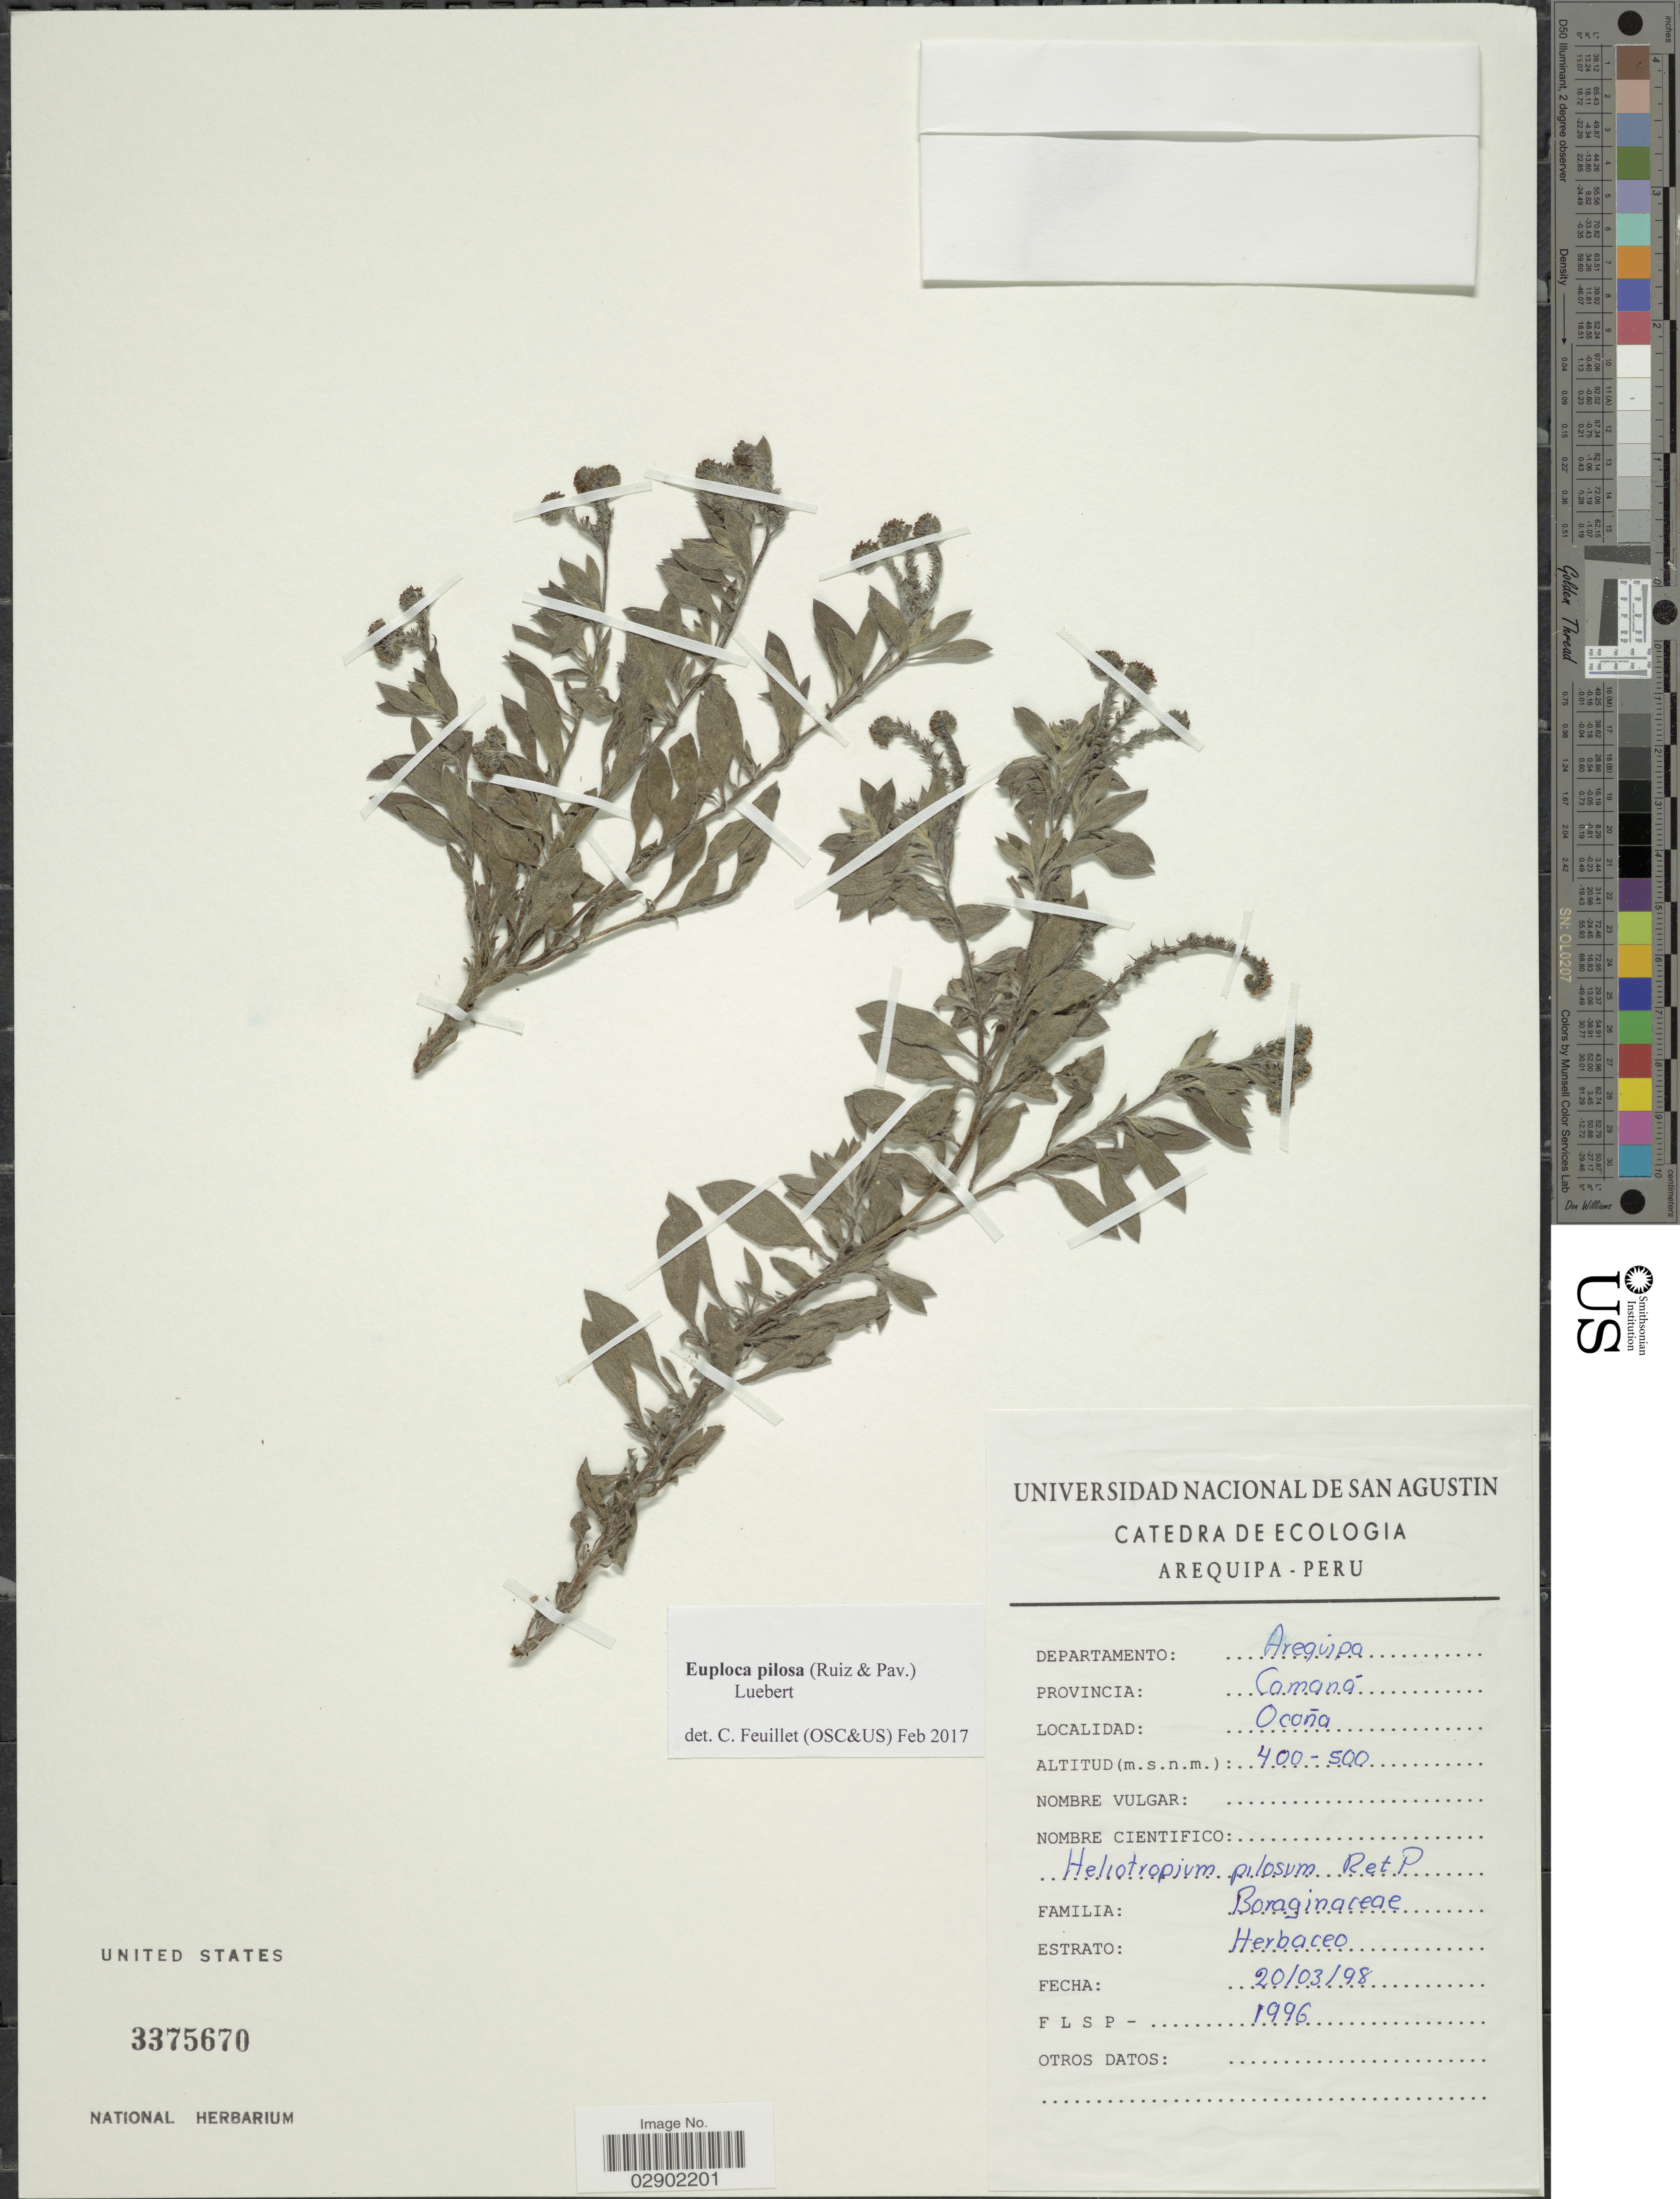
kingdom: Plantae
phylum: Tracheophyta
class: Magnoliopsida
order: Boraginales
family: Heliotropiaceae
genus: Euploca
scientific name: Euploca pilosa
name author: (Ruiz & Pav.)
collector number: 1996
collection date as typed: Transcribed d/m/y: 20/3/98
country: Peru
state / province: Arequipa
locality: Departamento: Arequipa. Provincia: Camaná. Ocaña.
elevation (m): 400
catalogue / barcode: US 3375670